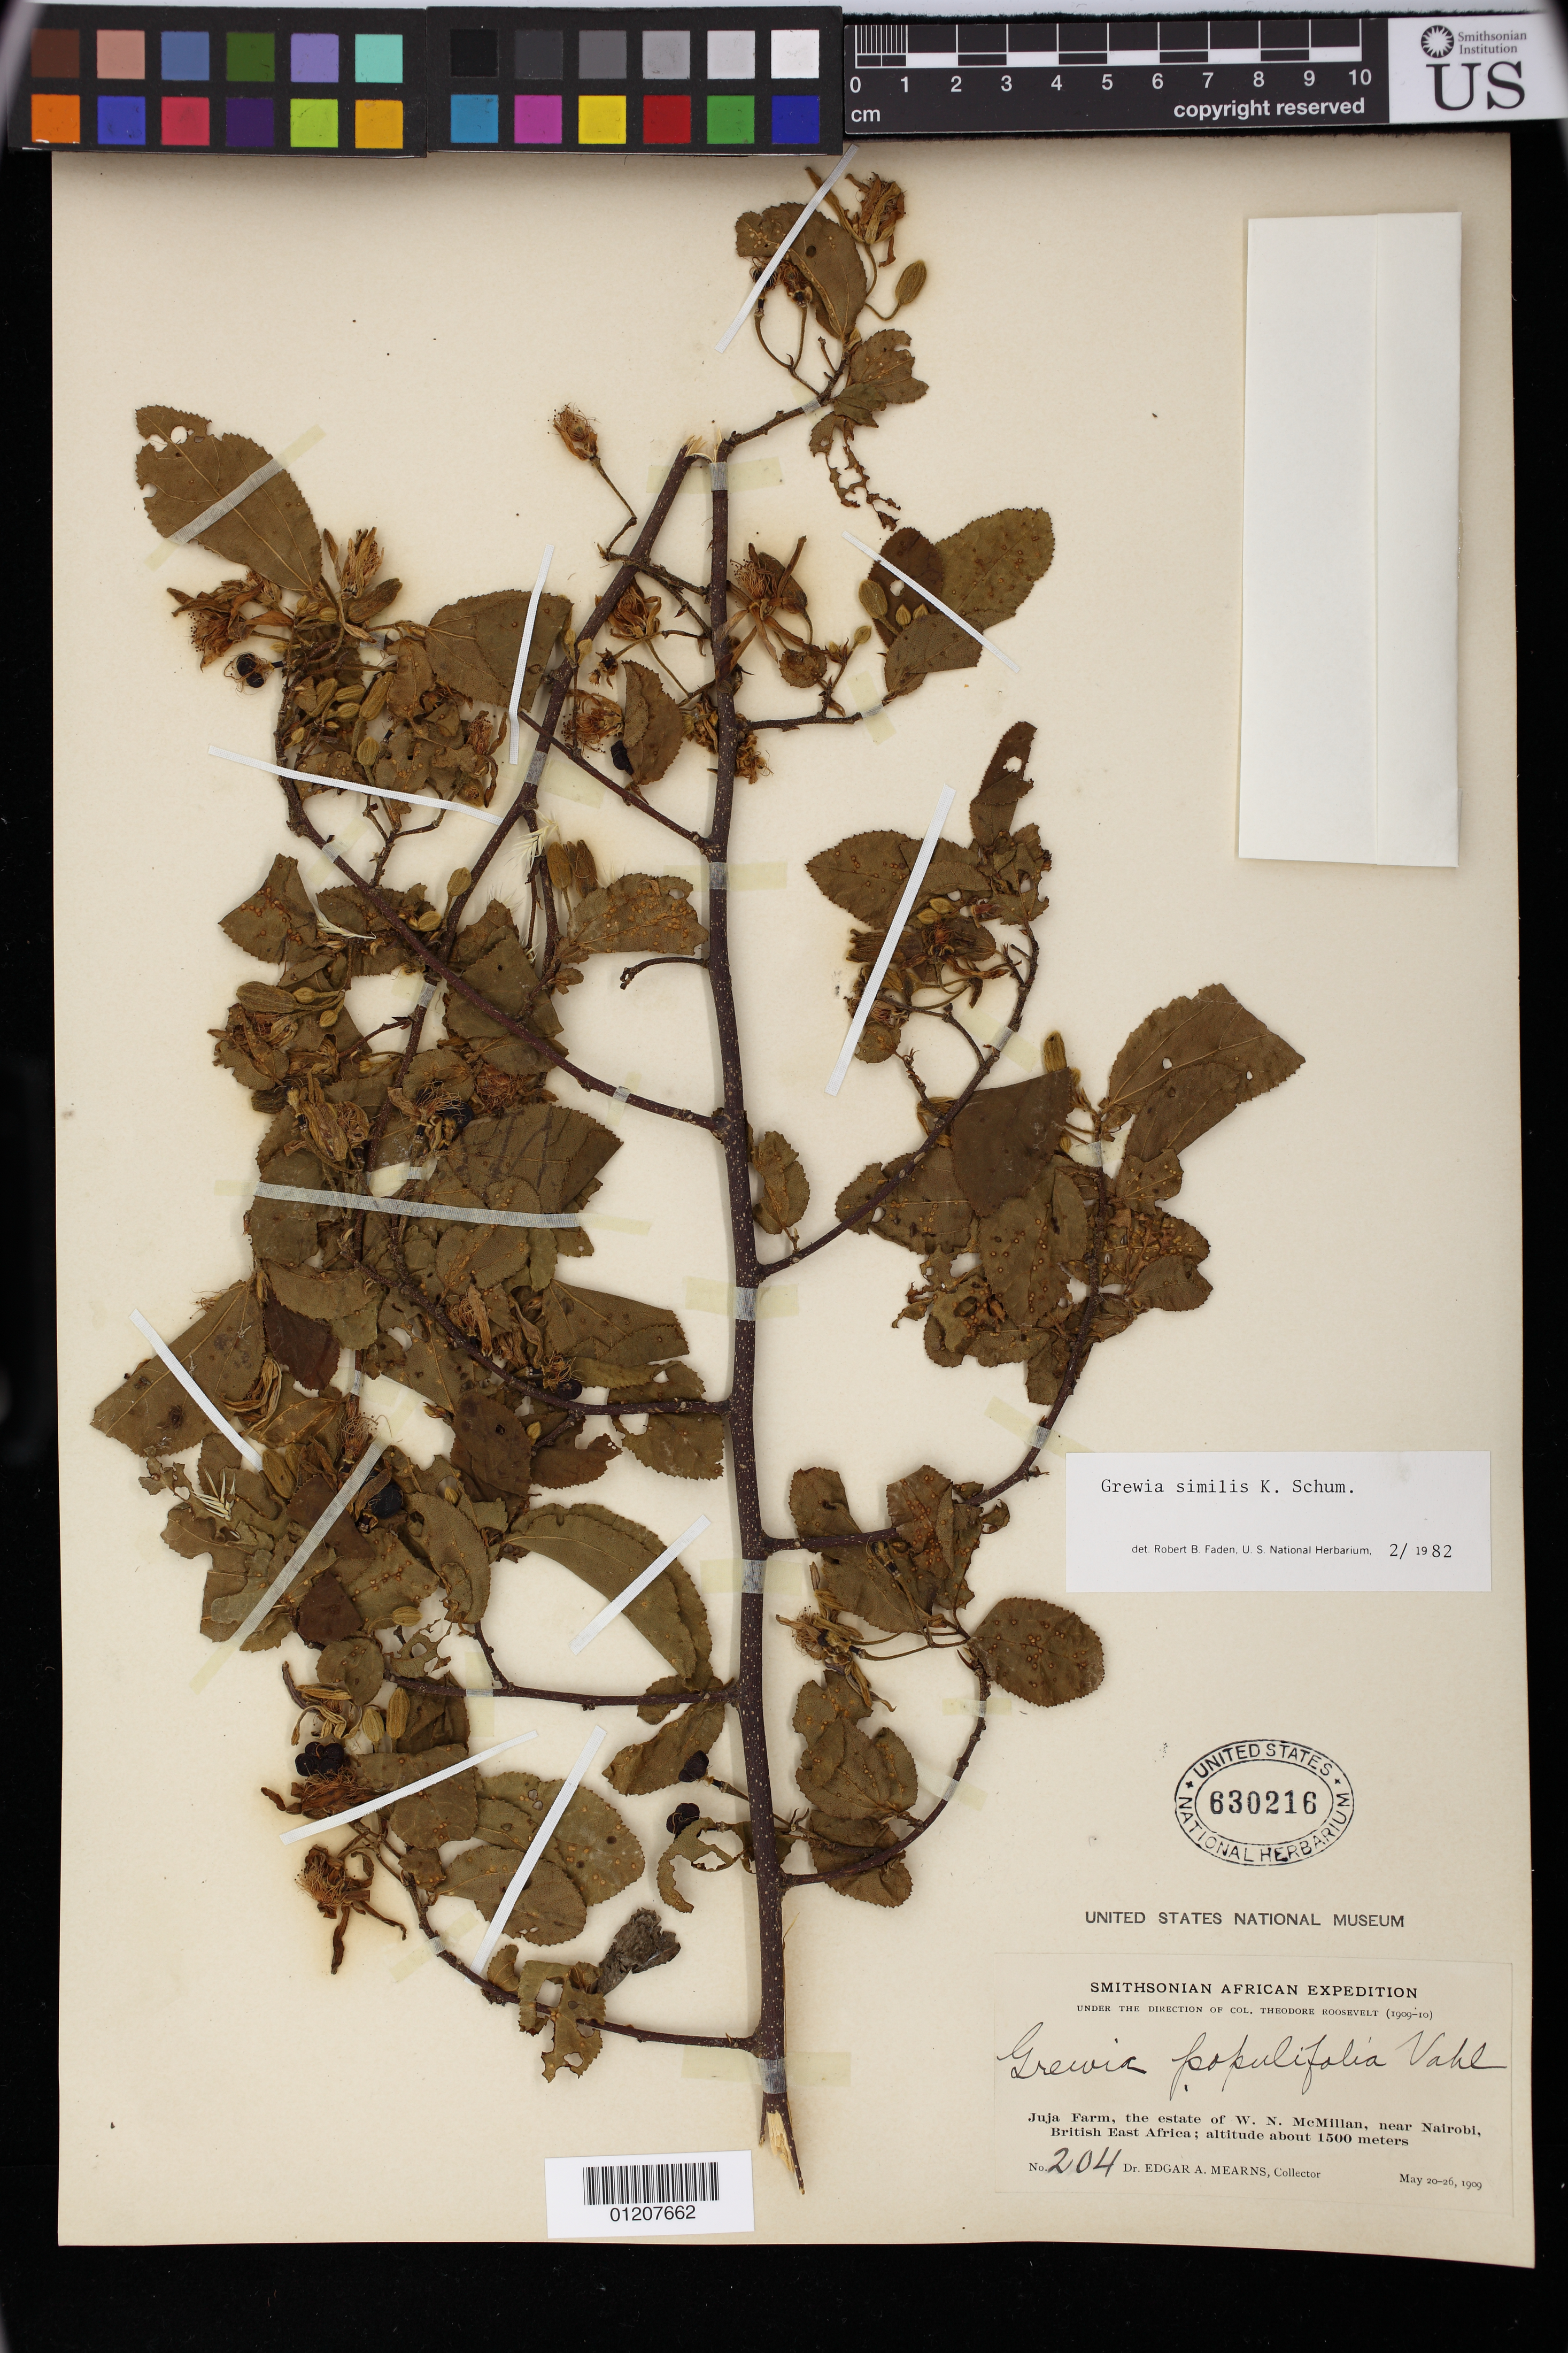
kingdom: Plantae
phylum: Tracheophyta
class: Magnoliopsida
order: Malvales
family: Malvaceae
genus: Grewia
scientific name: Grewia similis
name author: K. Schum.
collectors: E. A. Mearns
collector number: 204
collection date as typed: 20 May 1909 to 26 May 1909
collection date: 1909-05-20/1909-05-26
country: Kenya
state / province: Nairobi Area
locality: Juja Farm, the estate of W. N. McMillan, near Nairobi, British East Africa.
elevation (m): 1500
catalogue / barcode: US 630216